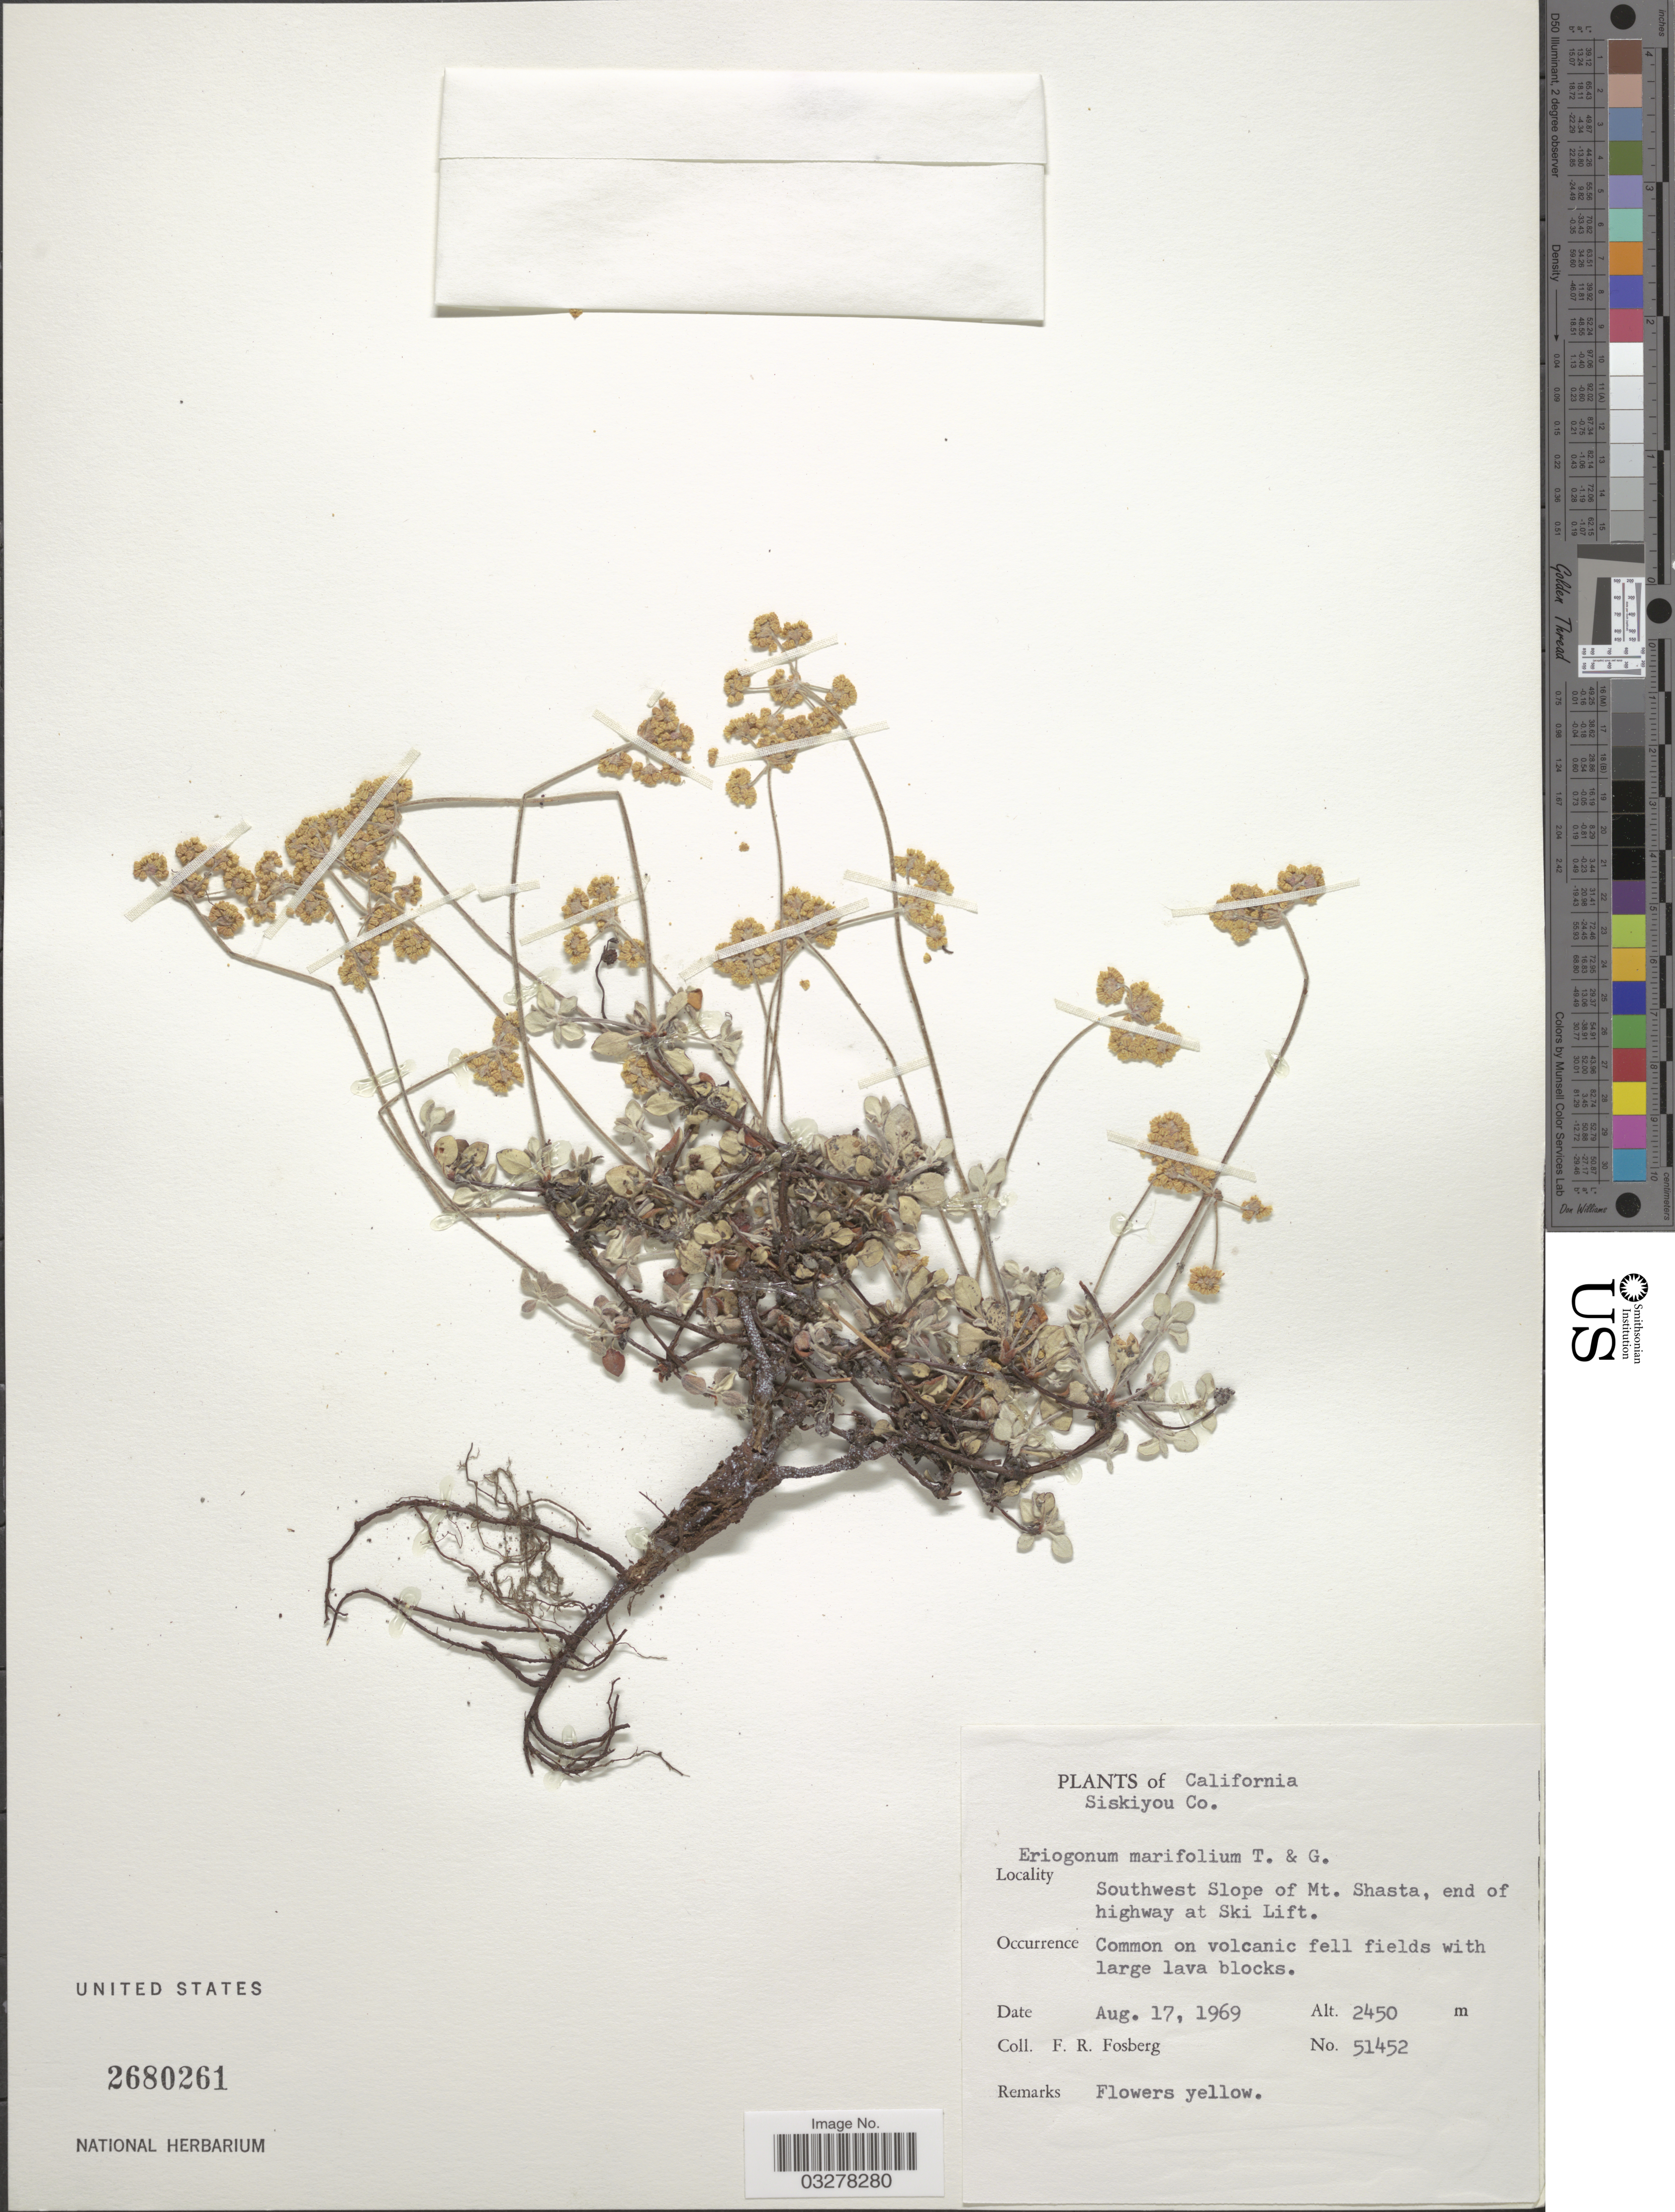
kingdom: Plantae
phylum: Tracheophyta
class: Magnoliopsida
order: Caryophyllales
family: Polygonaceae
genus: Eriogonum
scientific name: Eriogonum marifolium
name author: Torr. & A. Gray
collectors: F. R. Fosberg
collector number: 51452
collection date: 1969-08-17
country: United States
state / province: California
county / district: Siskiyou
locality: Siskiyou Co. Southwest Slope of Mt. Shasta, end of highway at Ski Lift.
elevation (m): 2450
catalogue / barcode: US 2680261